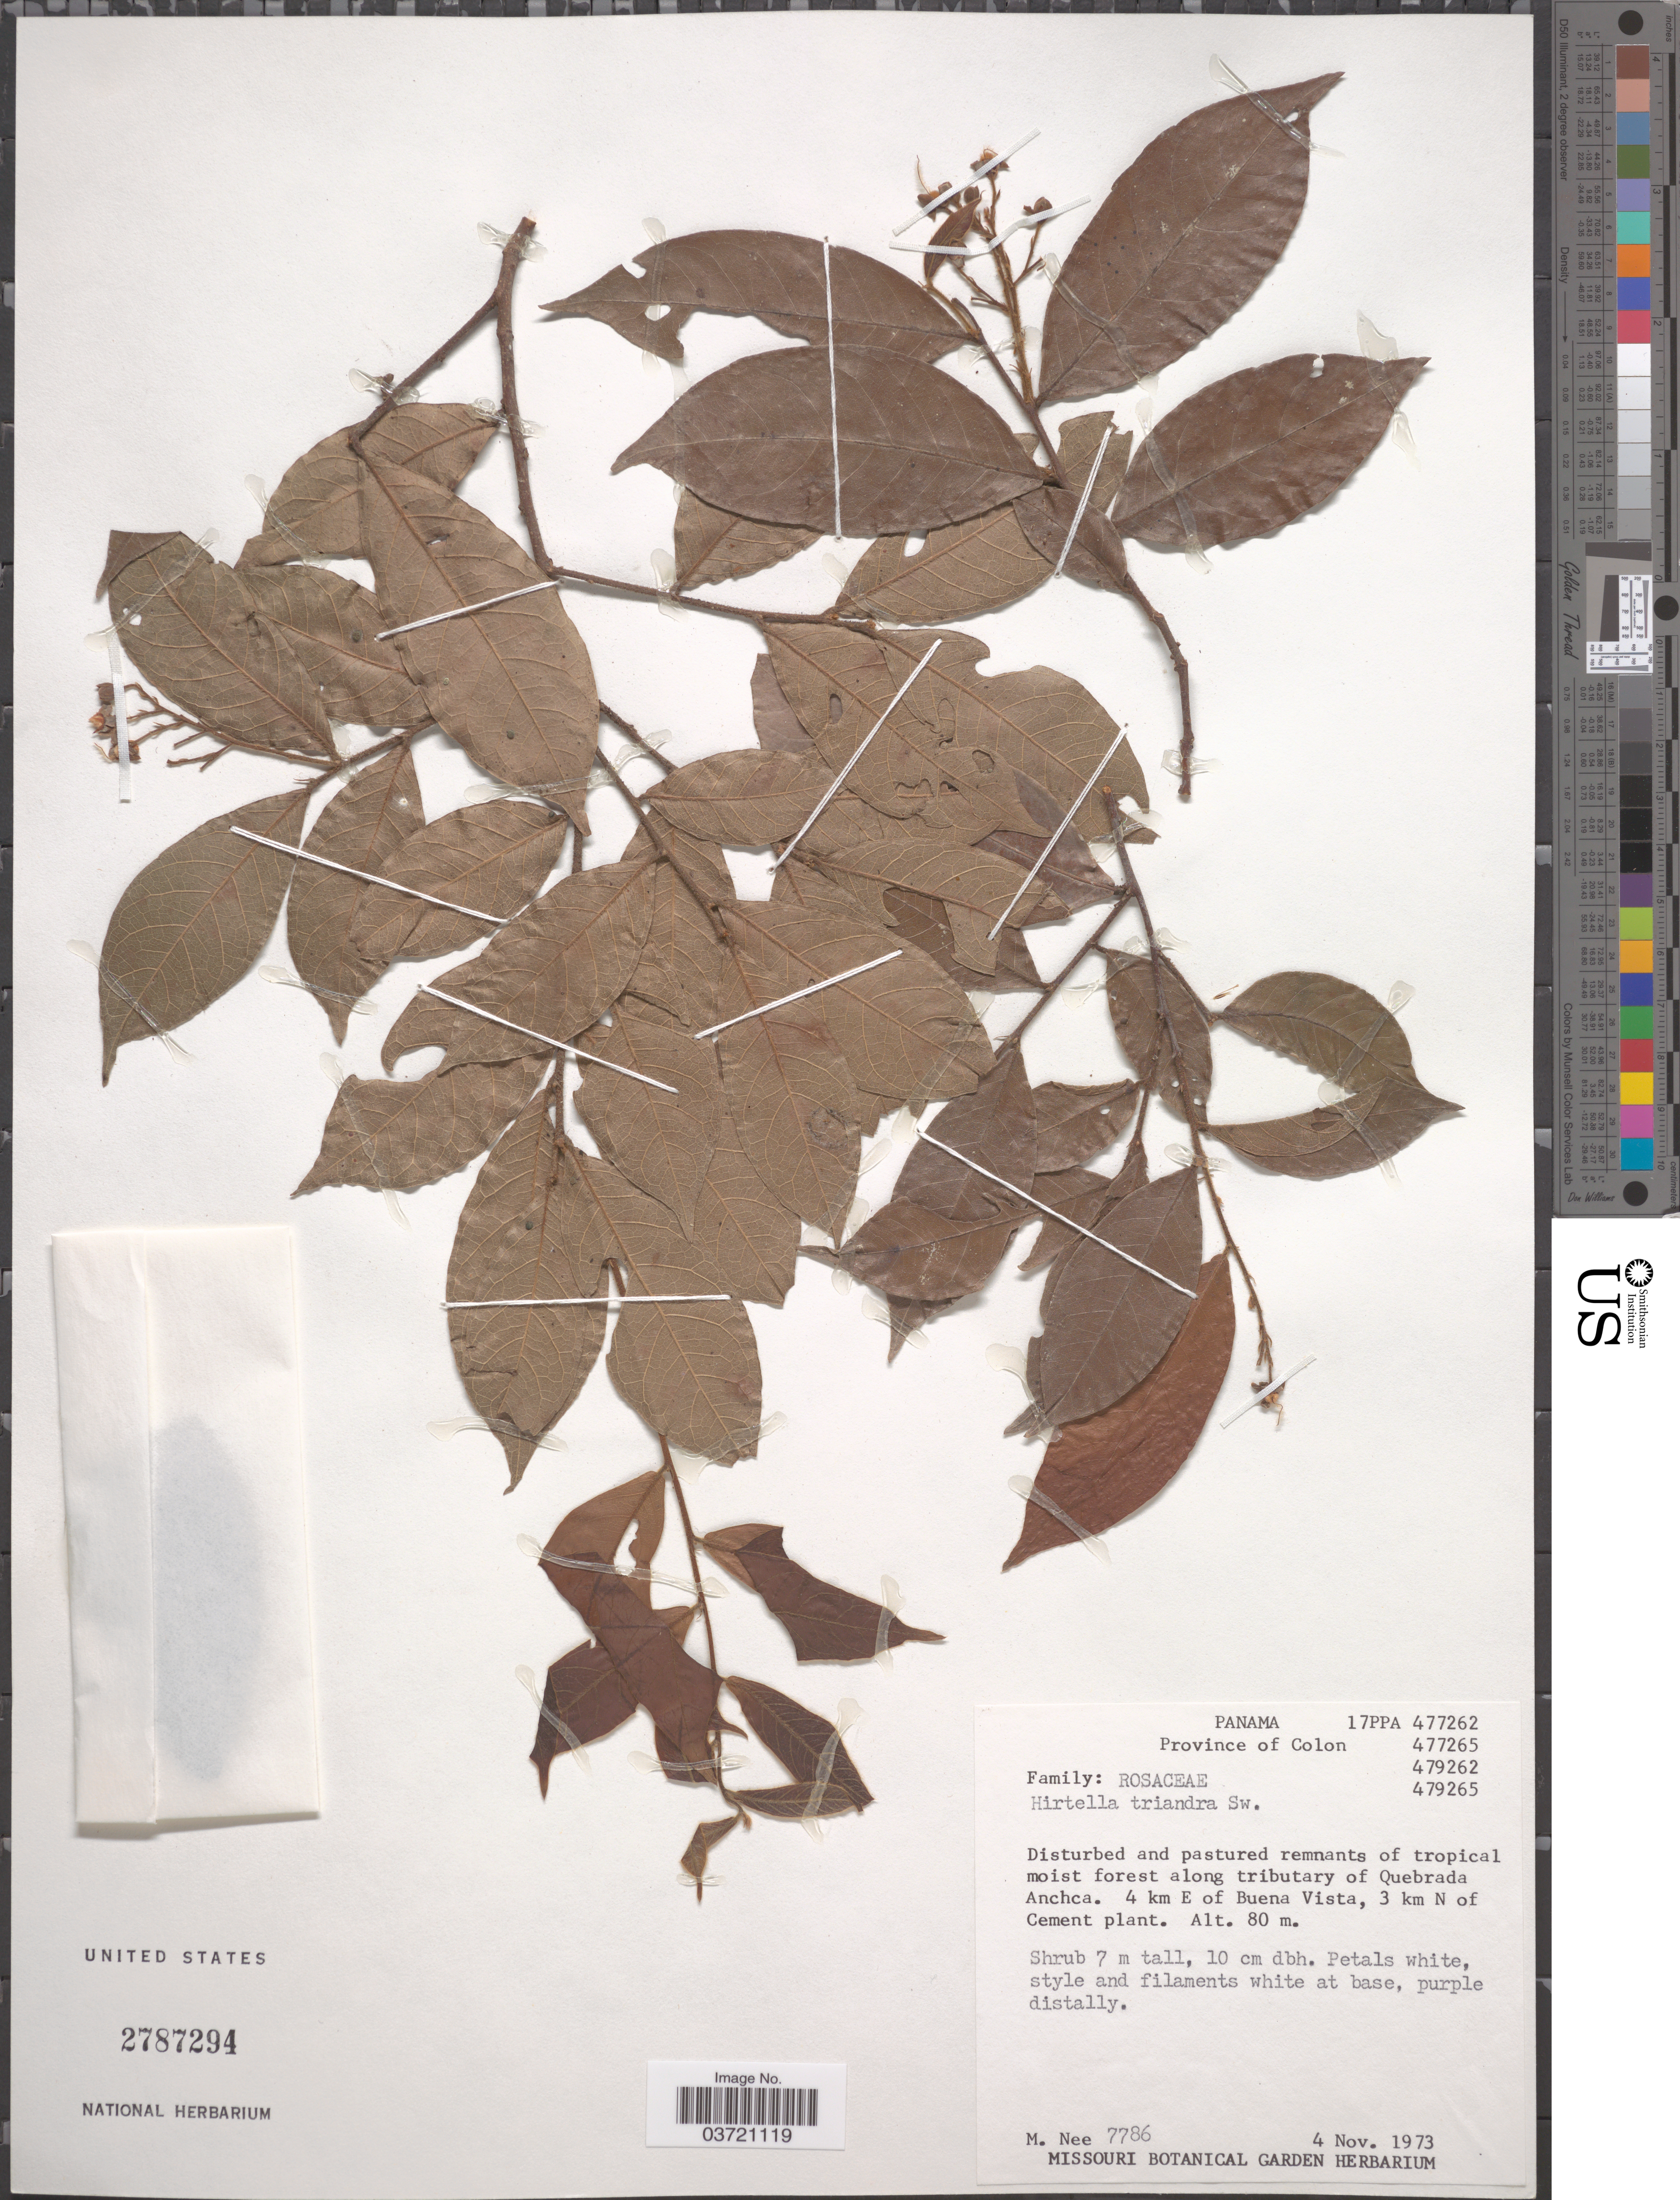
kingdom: Plantae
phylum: Tracheophyta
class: Magnoliopsida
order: Malpighiales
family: Chrysobalanaceae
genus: Hirtella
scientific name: Hirtella triandra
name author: Sw.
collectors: M. Nee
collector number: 7786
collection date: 1973-11-04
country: Panama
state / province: Colón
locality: Disturbed and pastured remnants of tropical moist forest along tributary of Quebrada Anchca. 4 km E of Buena Vista, 3 km N of Cement plant.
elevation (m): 80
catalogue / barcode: US 2787294